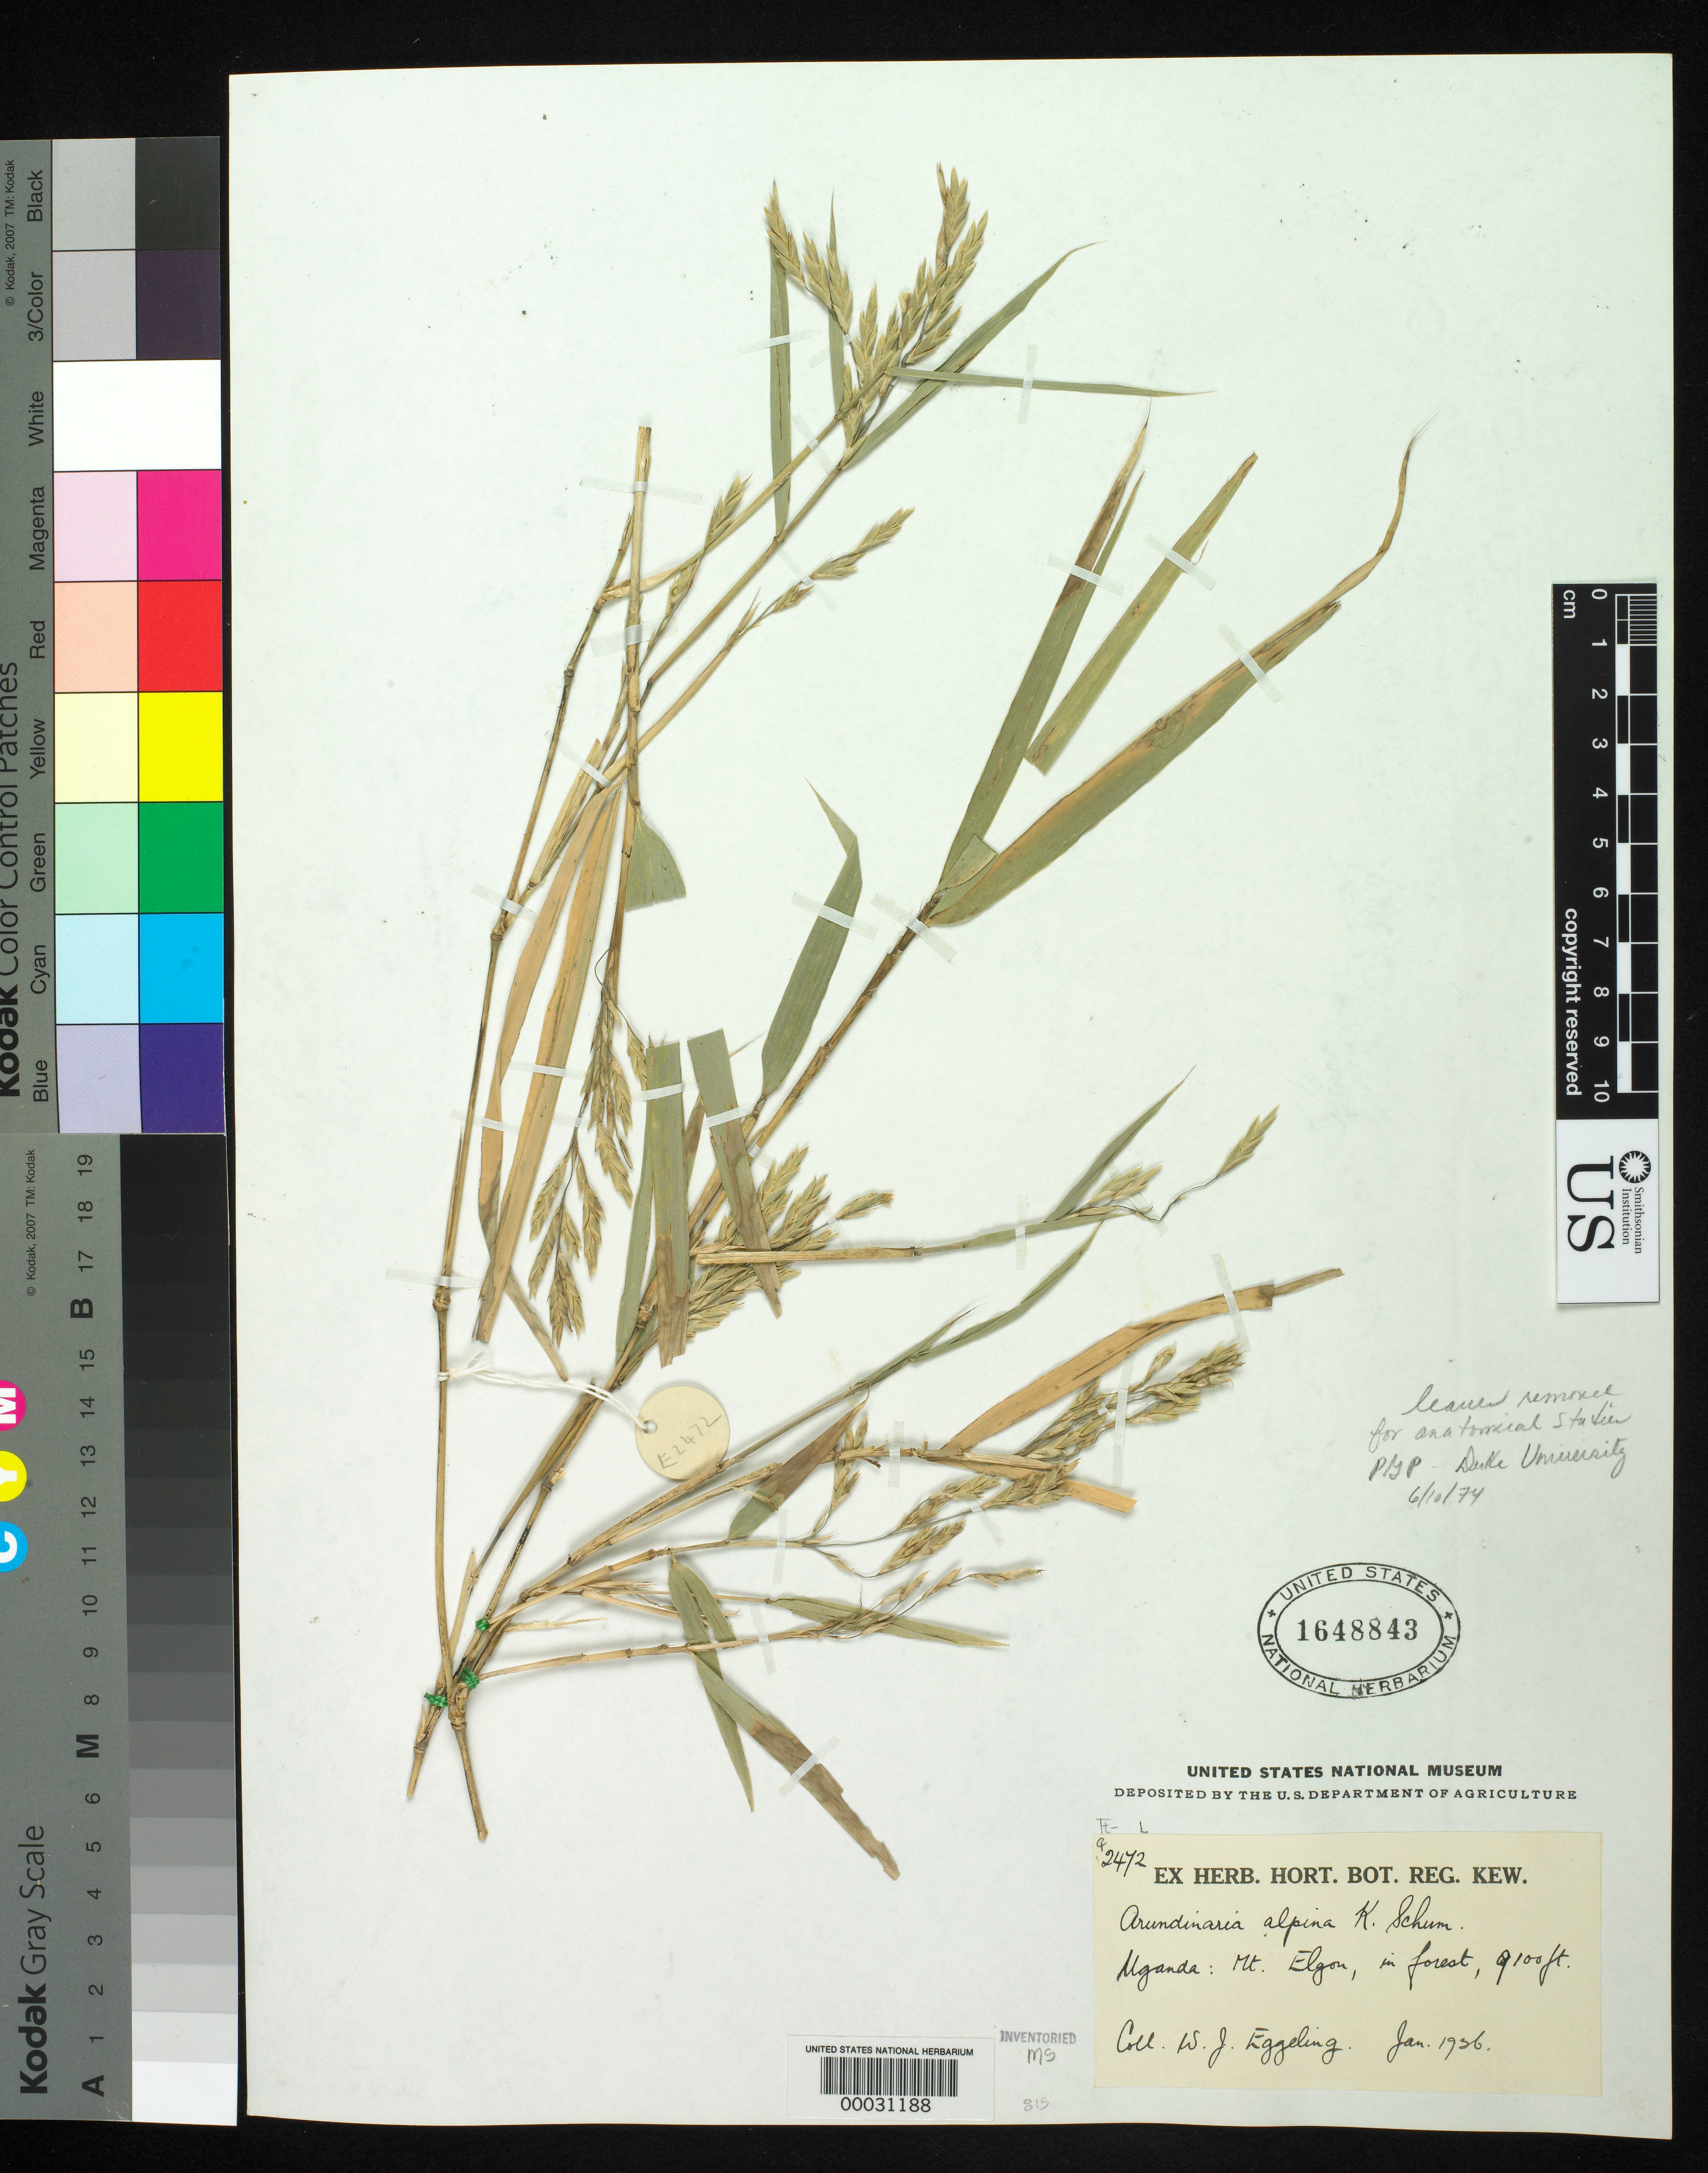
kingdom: Plantae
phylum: Tracheophyta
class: Liliopsida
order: Poales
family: Poaceae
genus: Oldeania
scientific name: Oldeania alpina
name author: (K. Schum.) Stapleton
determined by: Poaceae Reorganization Project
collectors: W. Eggeling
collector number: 2472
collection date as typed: Jan 1936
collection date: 1936-01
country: Uganda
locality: Mt. elgon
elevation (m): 2774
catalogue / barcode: US 1648843